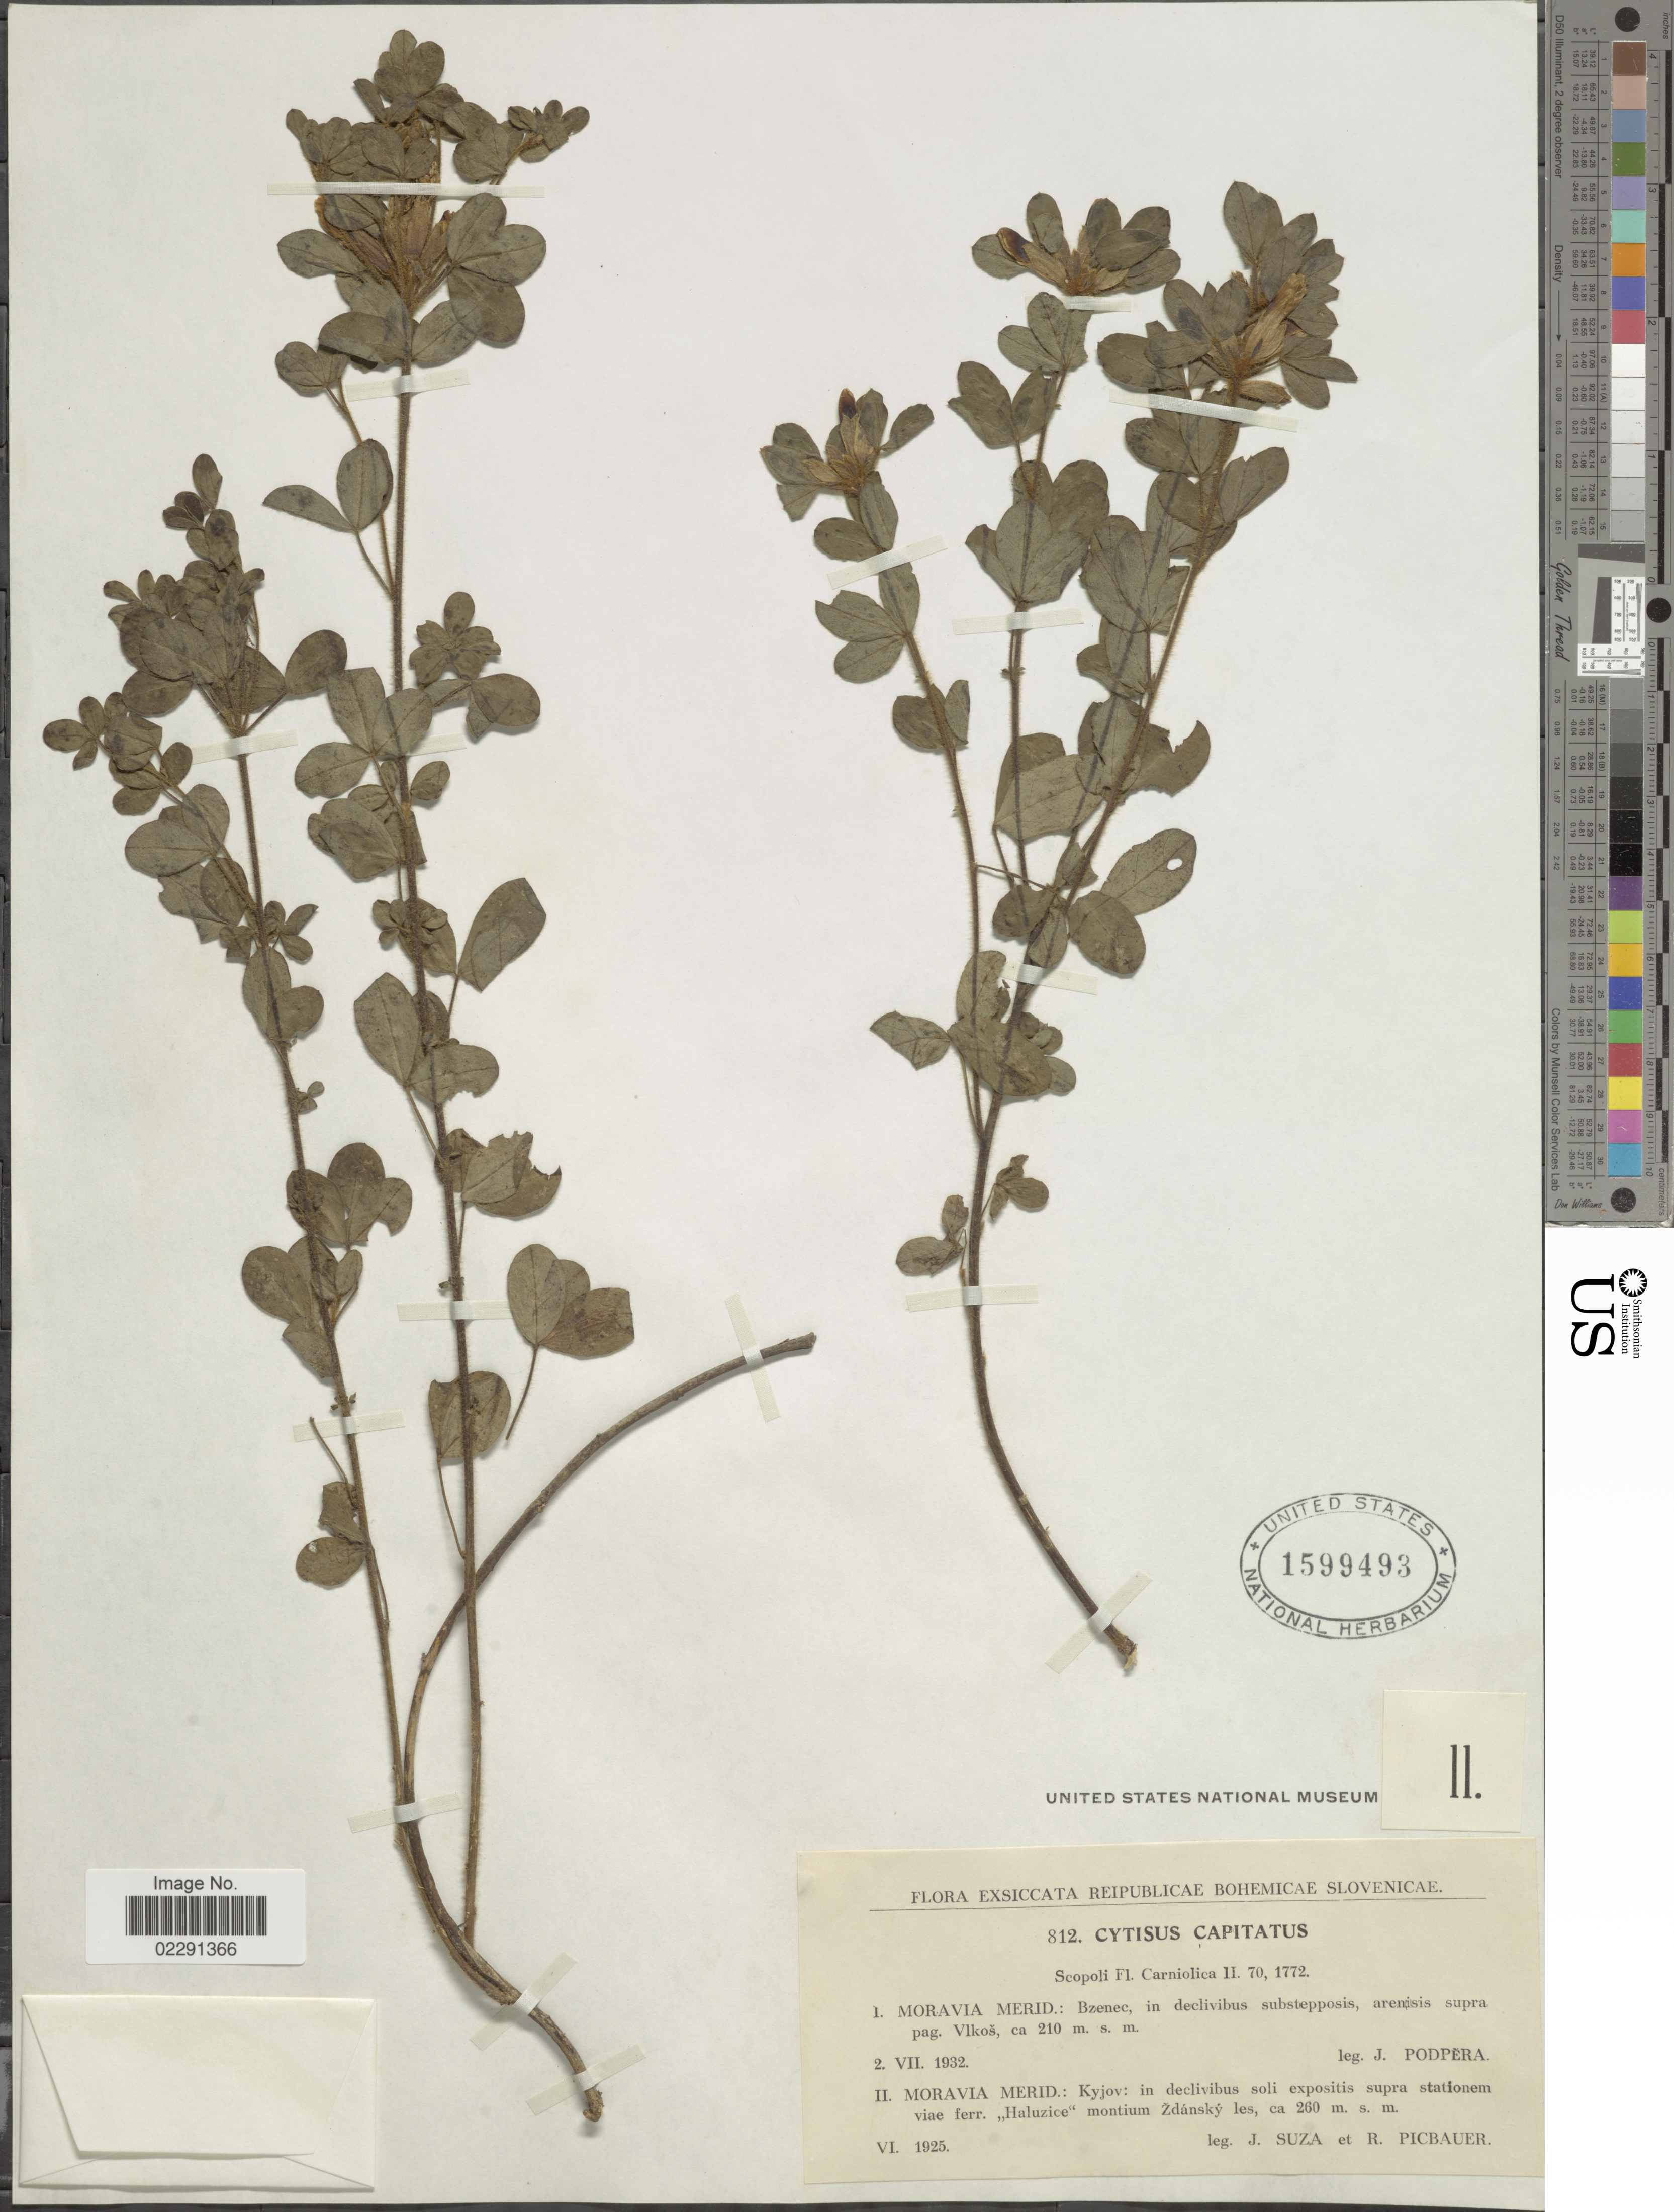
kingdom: Plantae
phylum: Tracheophyta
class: Magnoliopsida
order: Fabales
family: Fabaceae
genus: Cytisus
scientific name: Cytisus hirsutus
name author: L.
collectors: J. Suza & R. Picbauer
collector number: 812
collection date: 1925-06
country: Czechia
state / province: Moravian-Silesian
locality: Moravia merid.: Kyjov: in declivibus soli expositis supra stationem viae ferr. "Haluzice"montium Zdansky les.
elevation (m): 260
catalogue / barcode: US 1599493